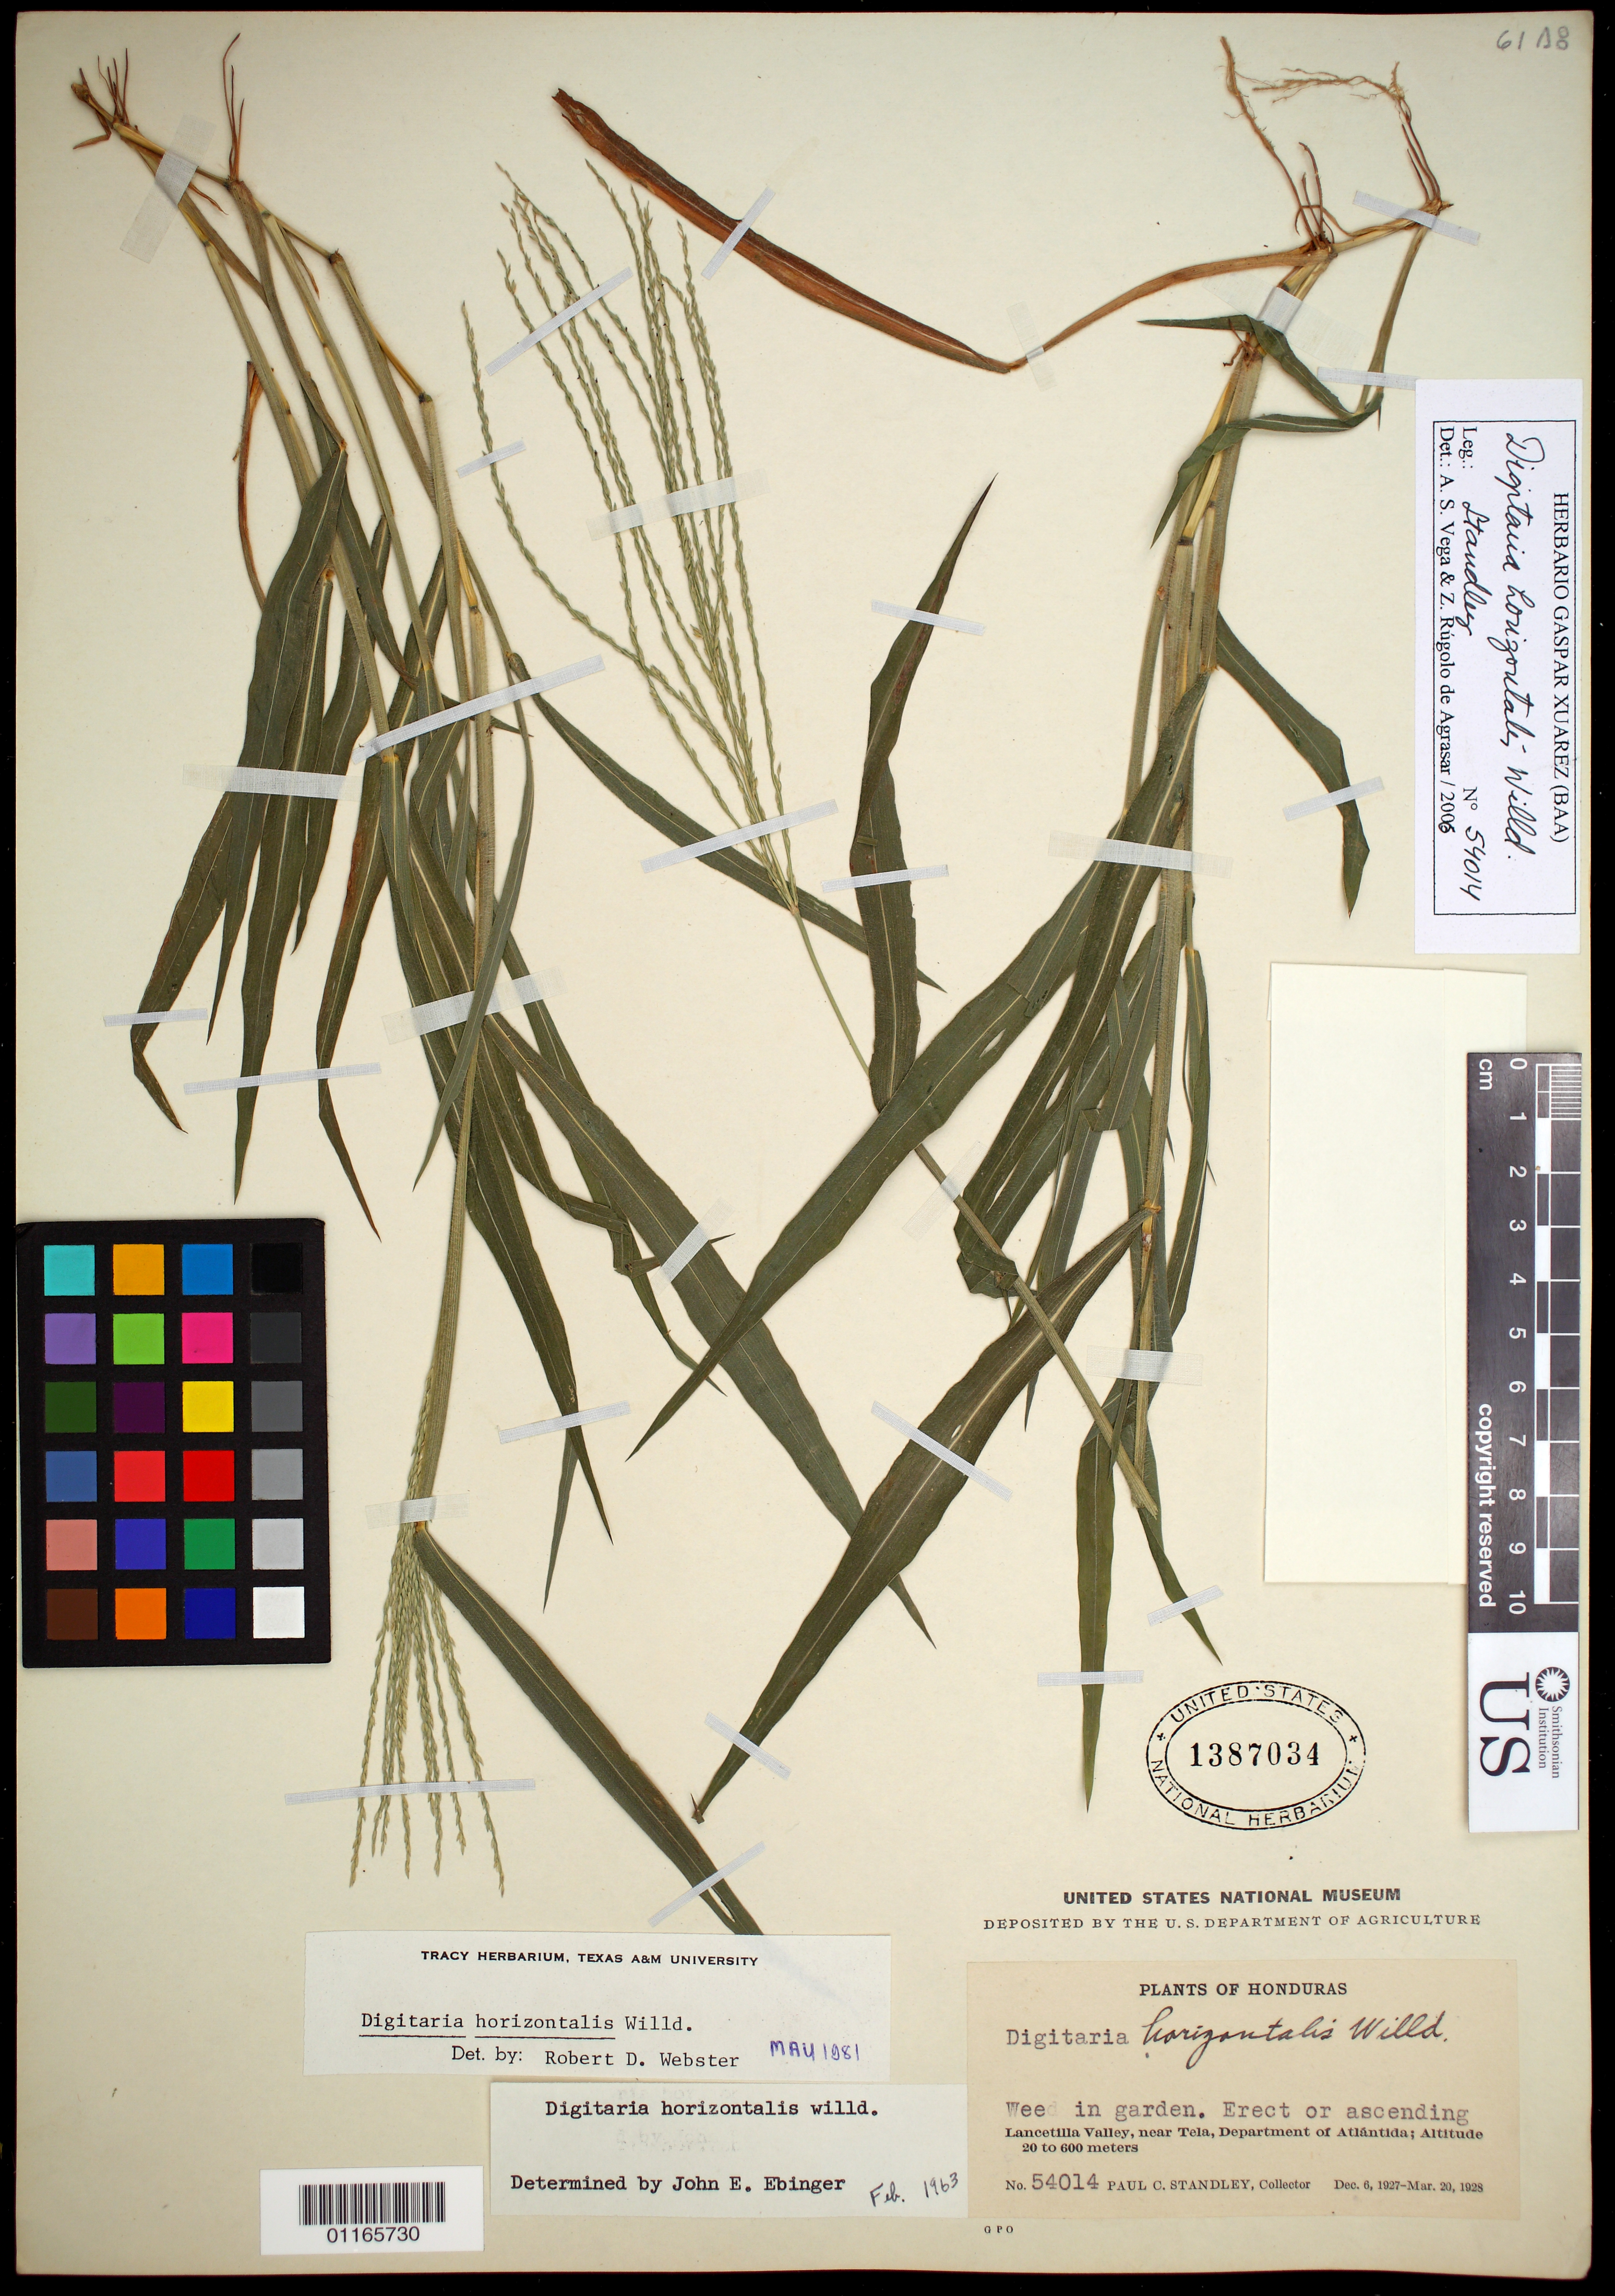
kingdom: Plantae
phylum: Tracheophyta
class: Liliopsida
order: Poales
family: Poaceae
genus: Digitaria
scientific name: Digitaria horizontalis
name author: Willd.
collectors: P. C. Standley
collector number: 54014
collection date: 1927-12-06/1928-03-20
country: Honduras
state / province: Atlántida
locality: Lancetilla Valley, near Tela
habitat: Weed in garden.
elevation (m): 20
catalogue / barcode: US 1387034